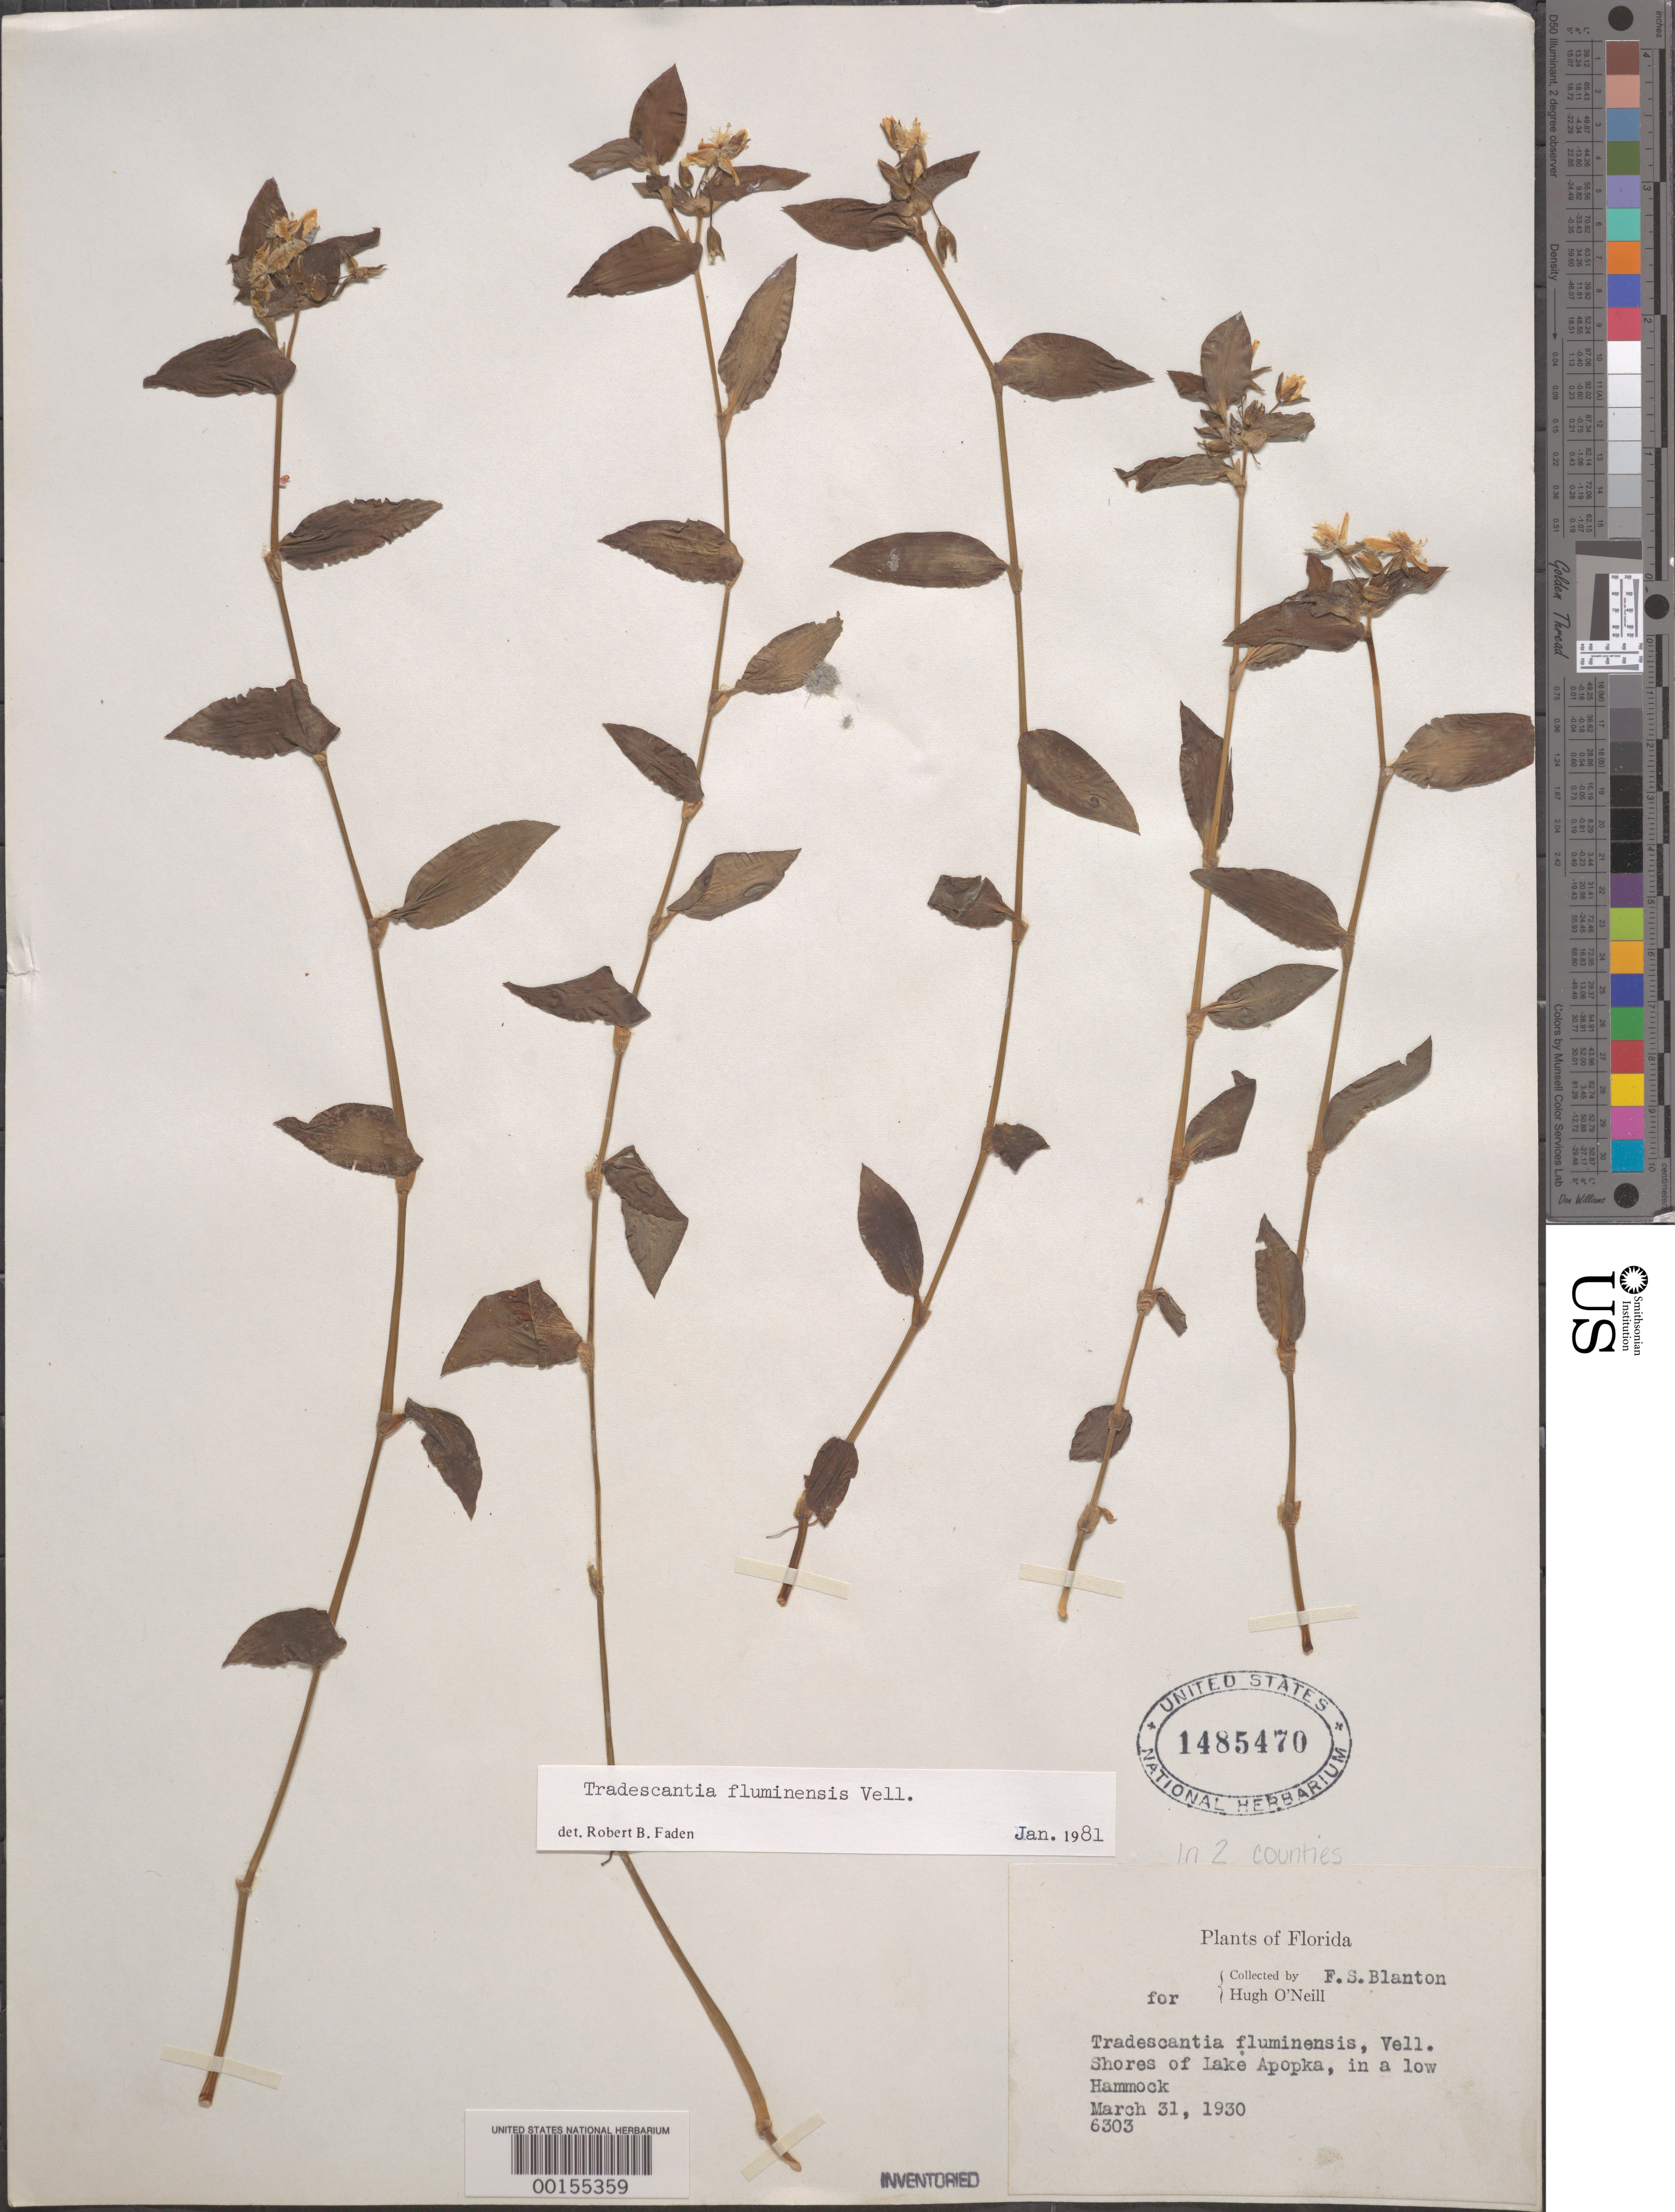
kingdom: Plantae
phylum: Tracheophyta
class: Liliopsida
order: Commelinales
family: Commelinaceae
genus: Tradescantia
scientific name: Tradescantia fluminensis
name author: Vell.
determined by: Faden, Robert B., (US), Smithsonian Institution - National Museum of Natural History (UNITED STATES)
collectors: F. S. Blanton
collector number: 6303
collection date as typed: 31 Mar 1930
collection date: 1930-03-31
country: United States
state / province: Florida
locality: Lake apopka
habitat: Low hammock of lake shore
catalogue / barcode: US 1485470